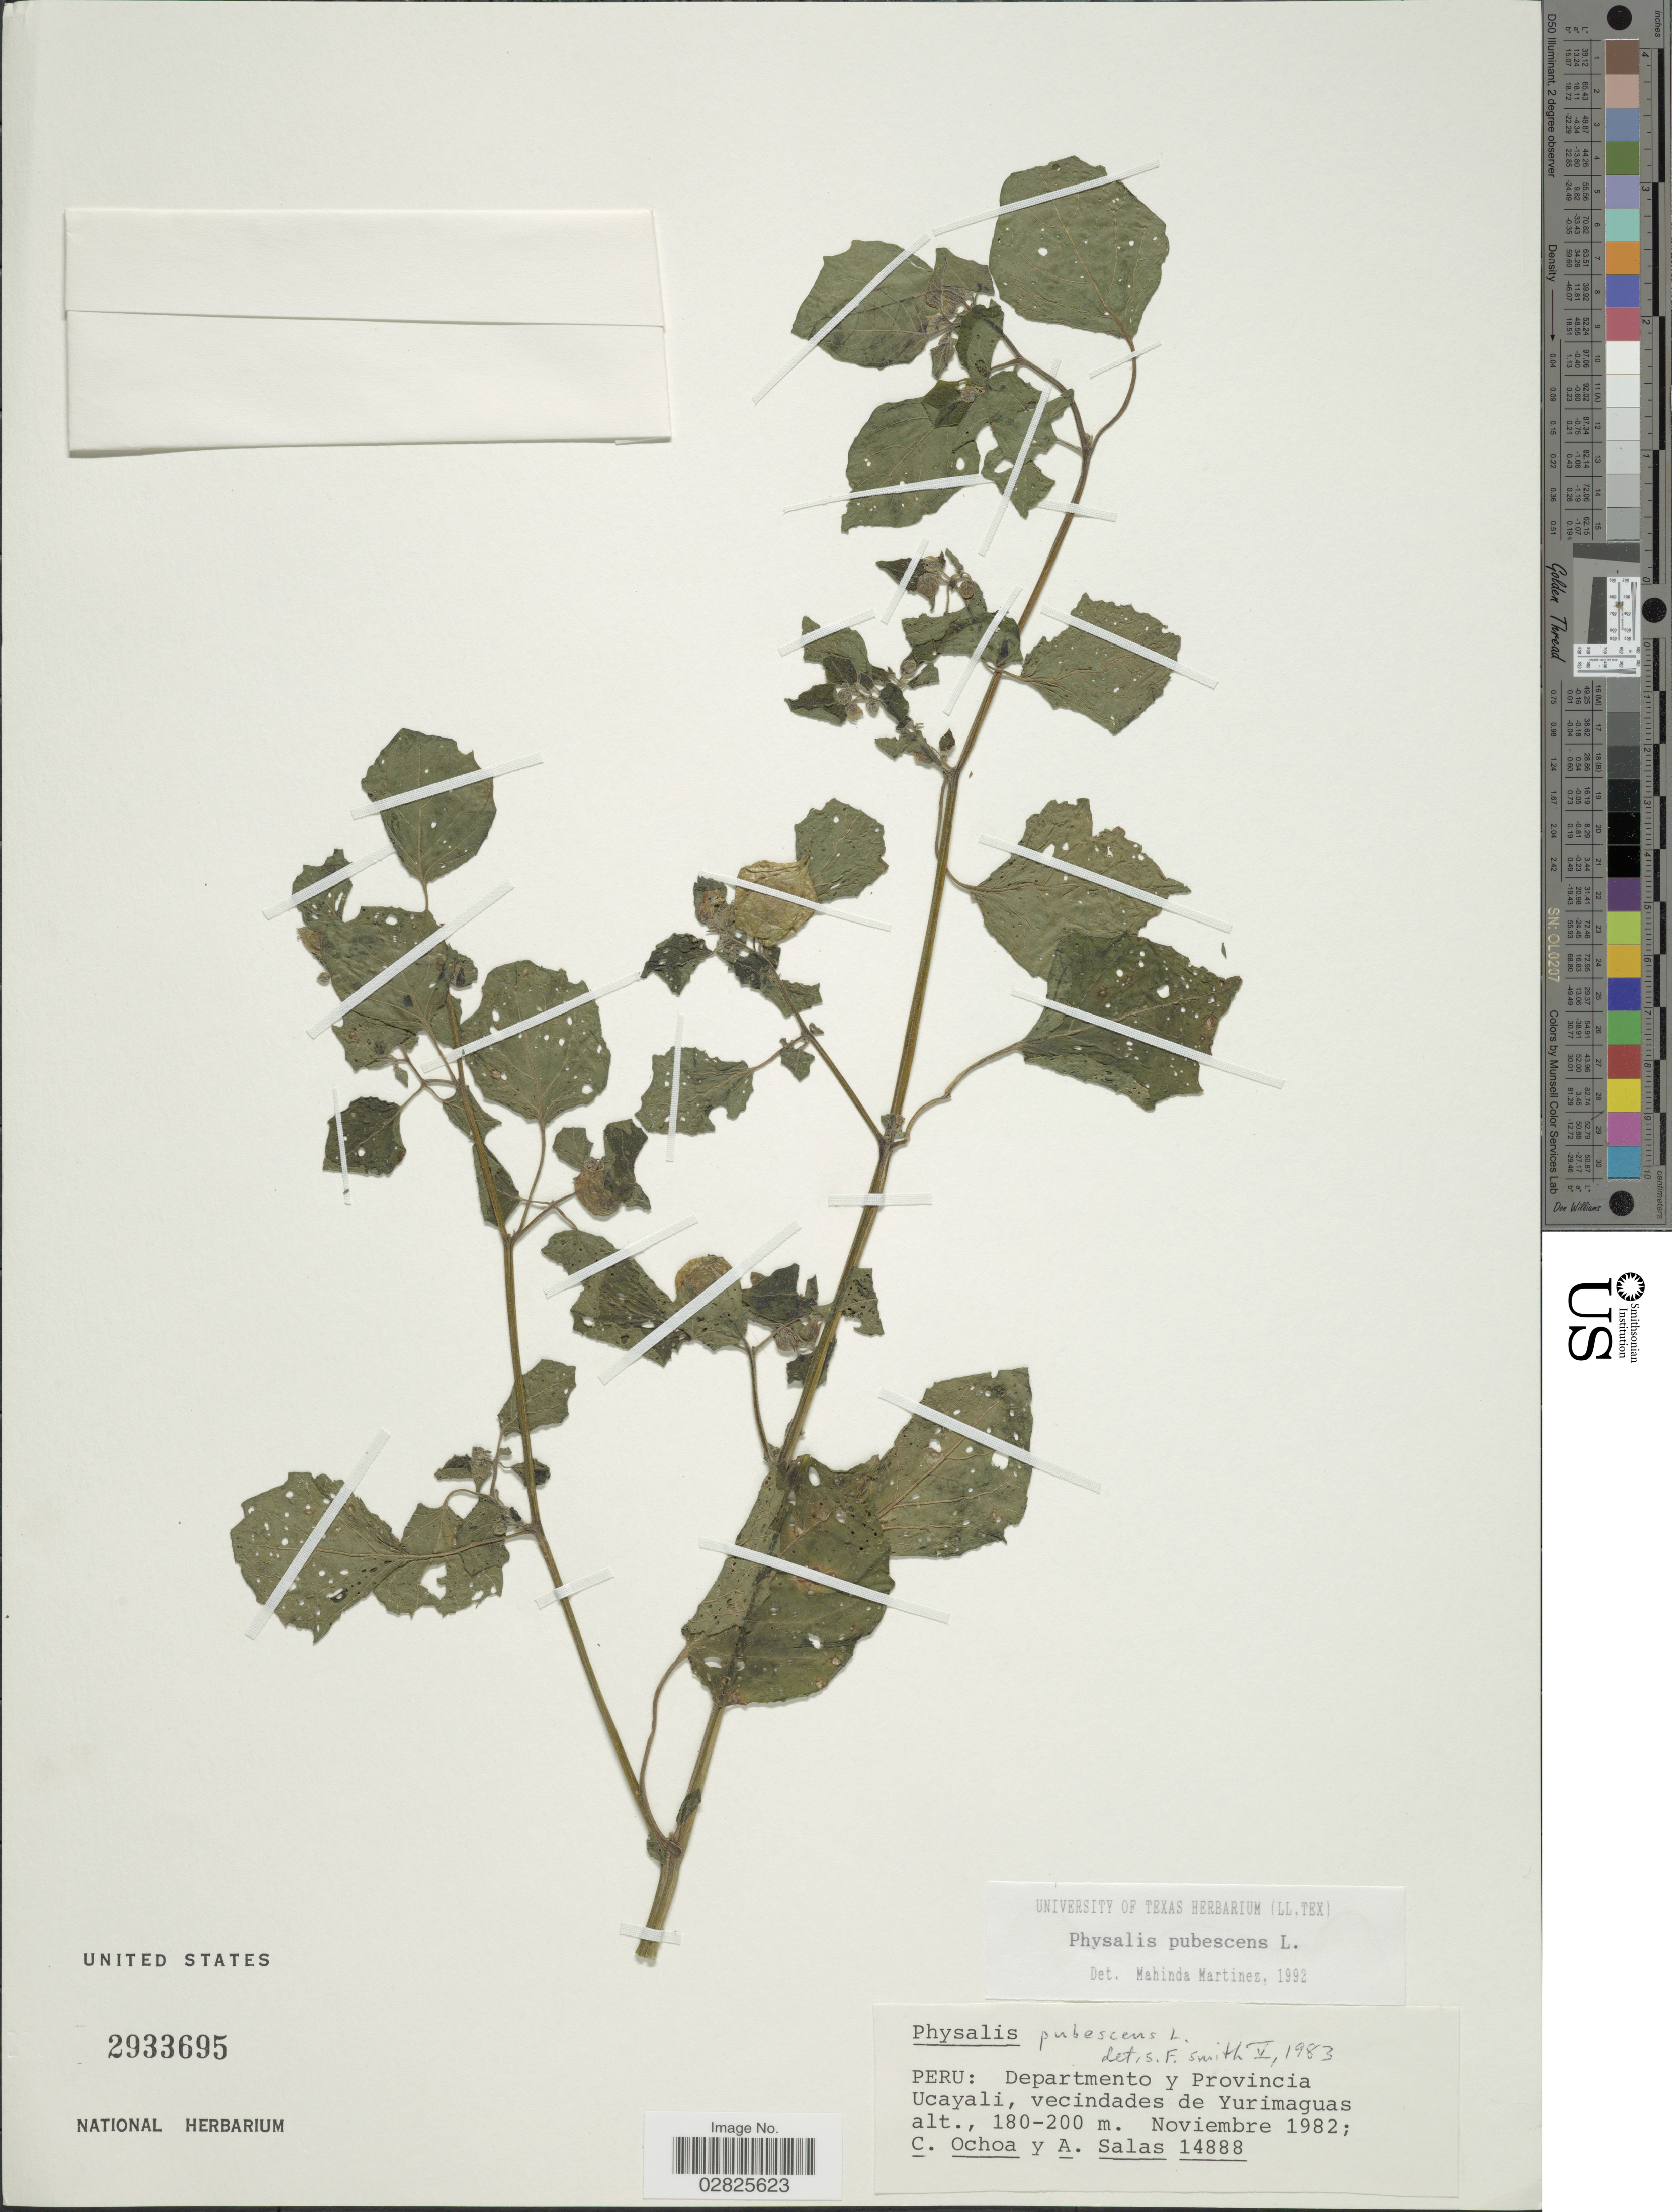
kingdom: Plantae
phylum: Tracheophyta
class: Magnoliopsida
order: Solanales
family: Solanaceae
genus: Physalis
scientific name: Physalis pubescens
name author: L.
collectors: C. Ochoa & A. Salas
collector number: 14888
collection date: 1982-11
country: Peru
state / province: Ucayali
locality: Departamento y Provincia Ucayali, vecindades de Yurimaguas.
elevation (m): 180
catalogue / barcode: US 2933695